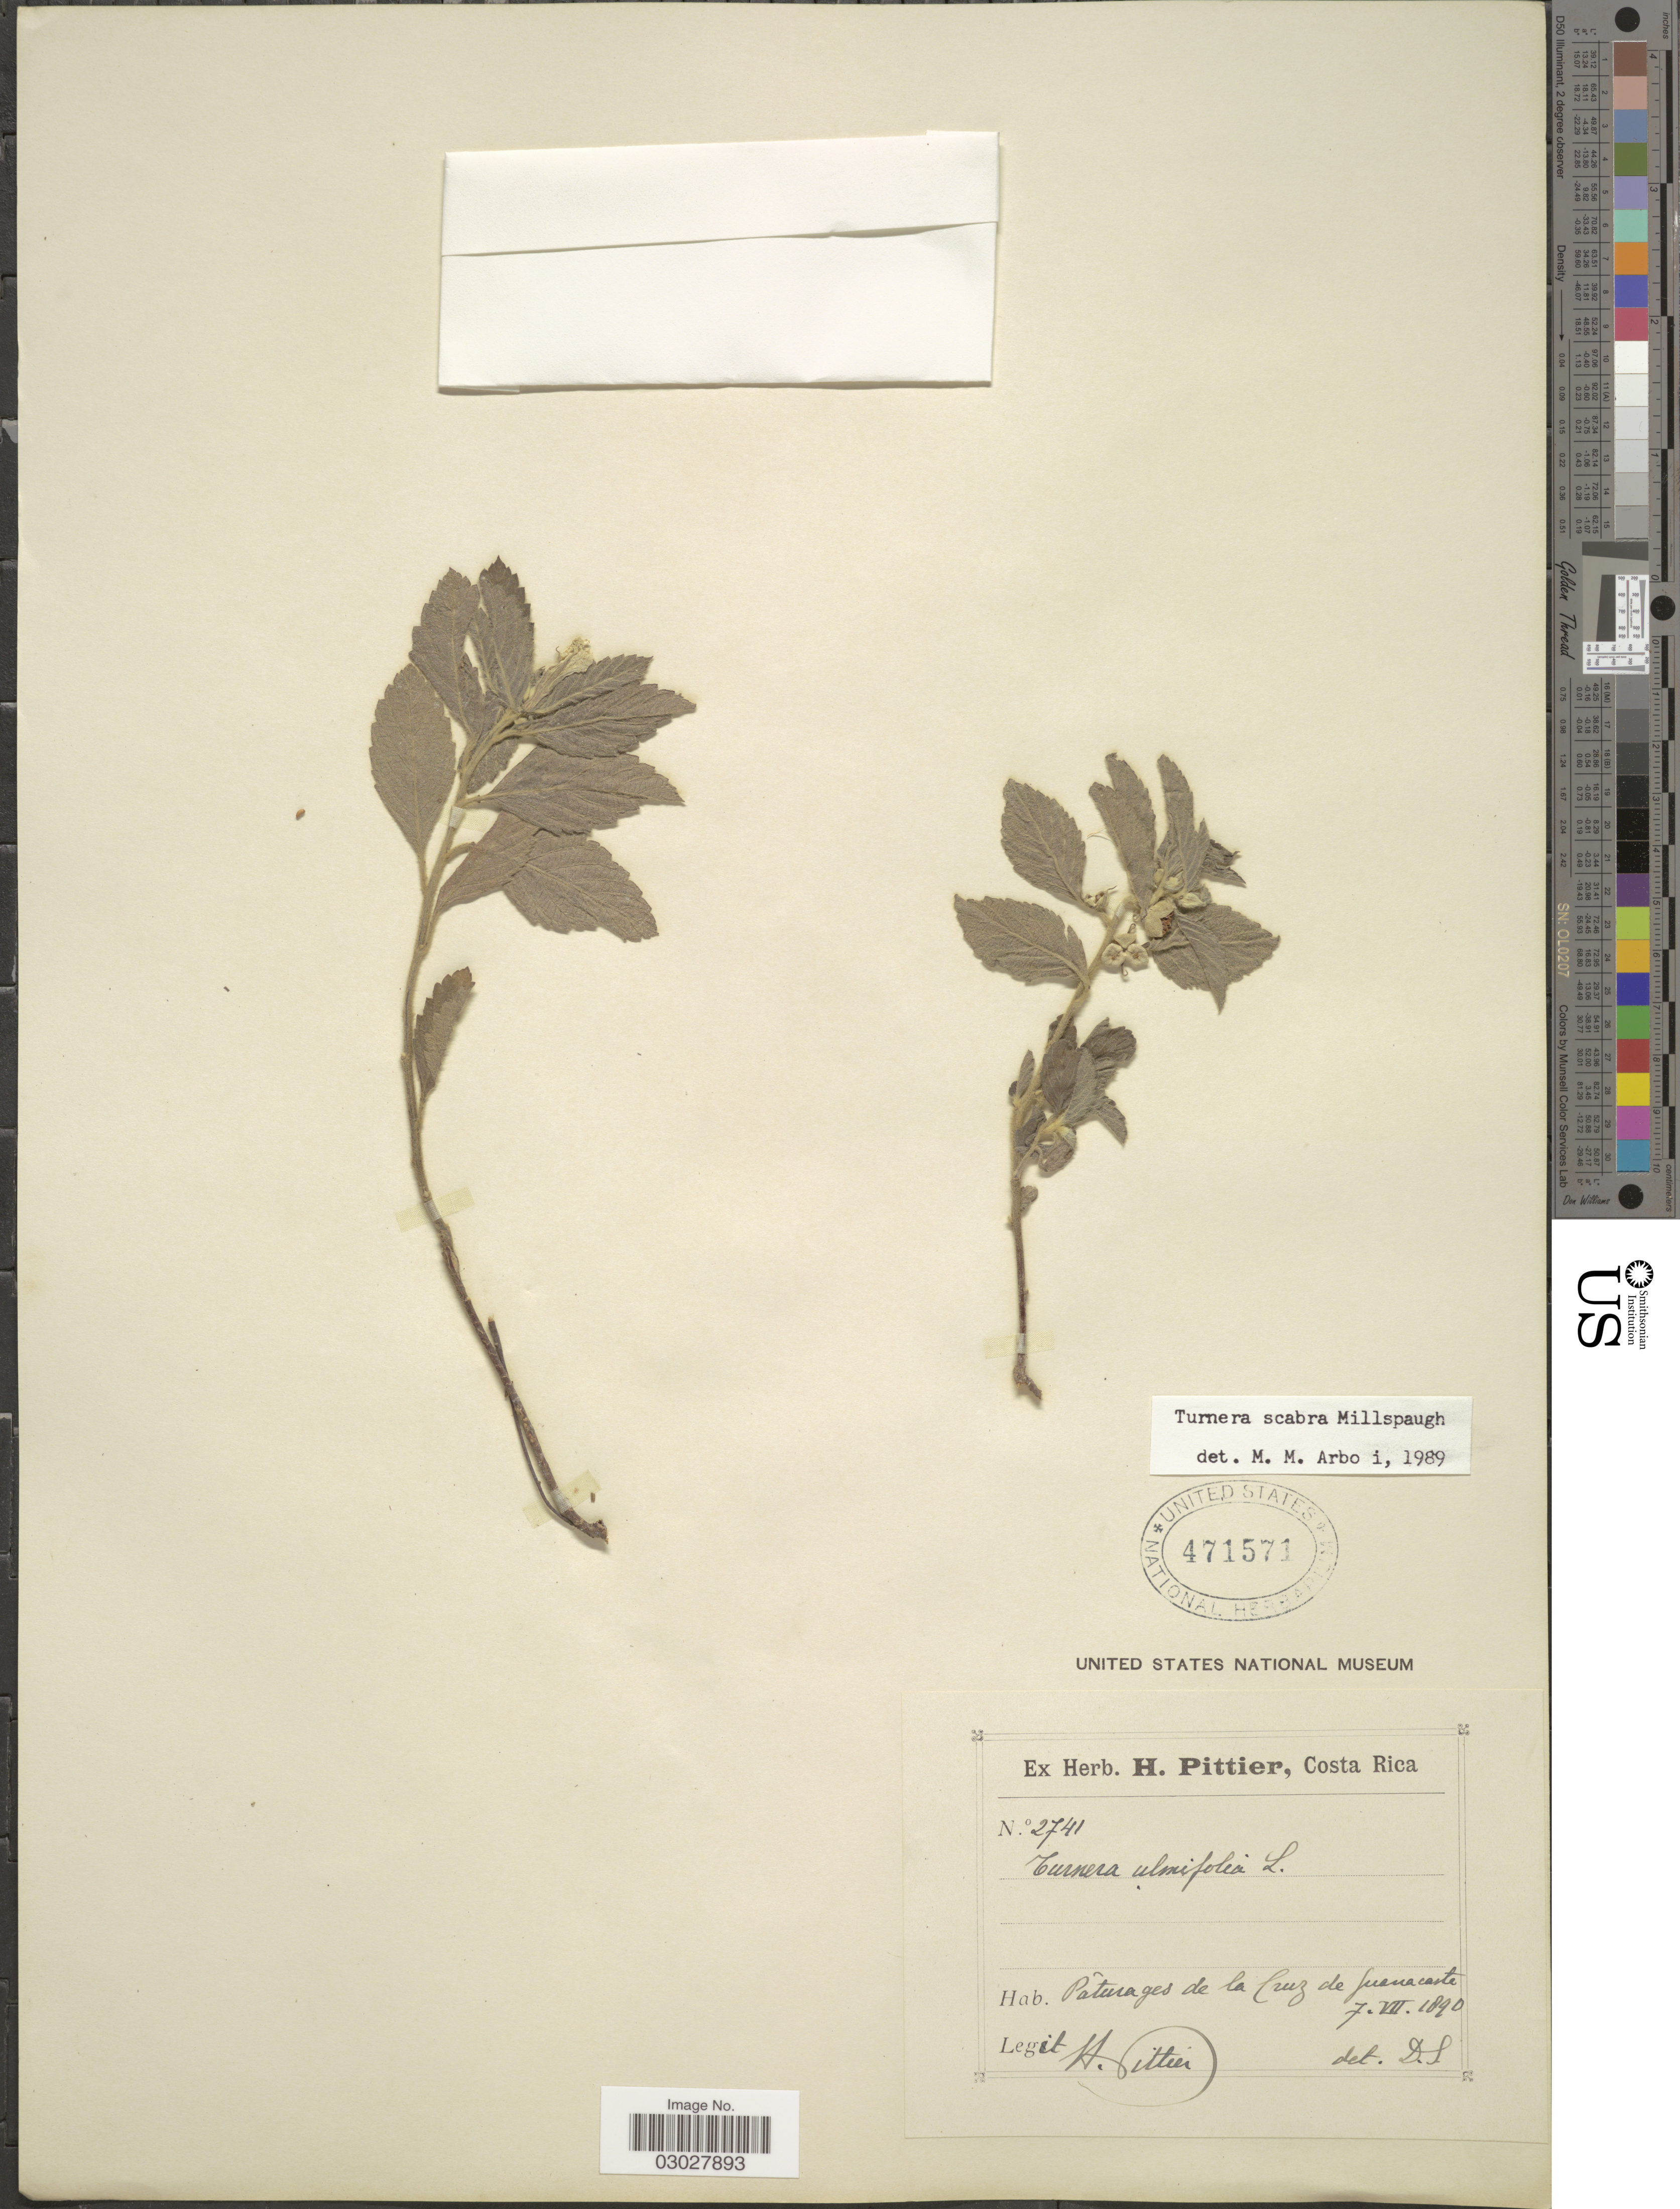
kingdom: Plantae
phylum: Tracheophyta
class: Magnoliopsida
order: Malpighiales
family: Turneraceae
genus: Turnera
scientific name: Turnera scabra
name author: Millsp.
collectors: H. F. Pittier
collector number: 2741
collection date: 1890-07-07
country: Costa Rica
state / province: Guanacaste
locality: Pâturages de la Cruz de Guanacaste.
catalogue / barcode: US 471571